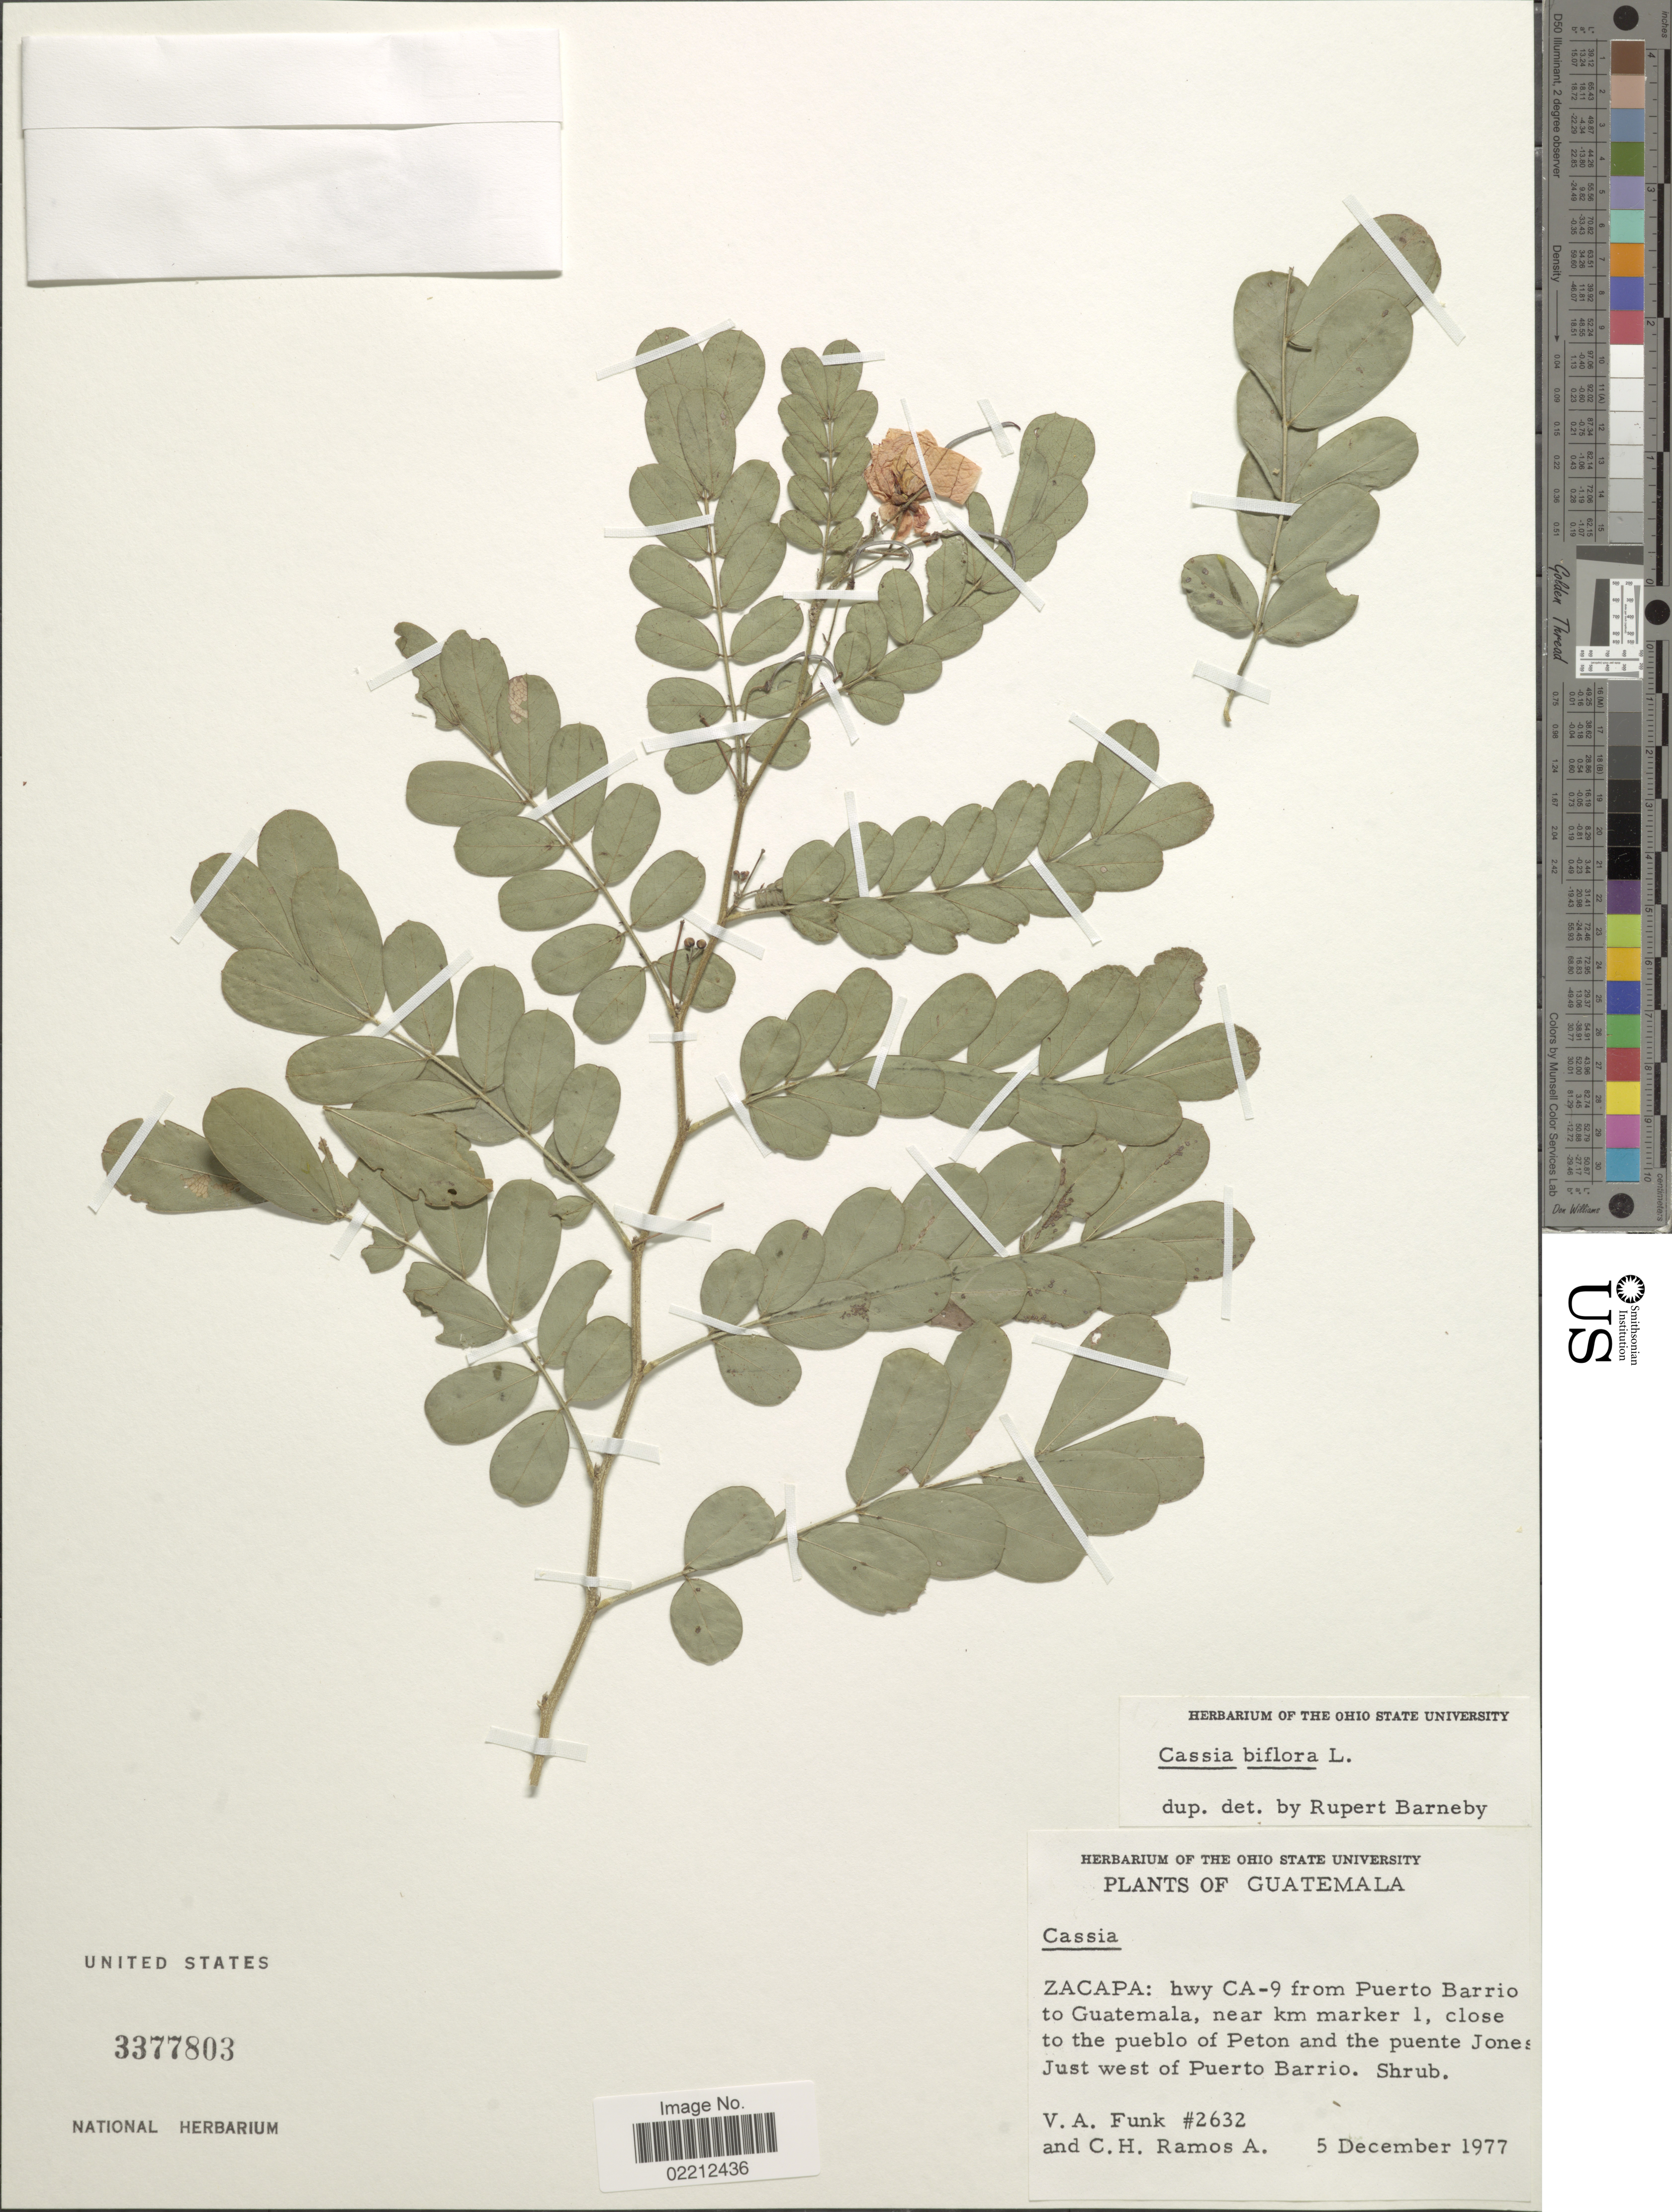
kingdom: Plantae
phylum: Tracheophyta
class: Magnoliopsida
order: Fabales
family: Fabaceae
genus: Senna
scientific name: Senna pallida var. pallida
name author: (Vahl) H.S. Irwin & Barneby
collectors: V. Funk & C. H. Ramos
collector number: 2632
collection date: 1977-12-05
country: Guatemala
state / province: Zacapa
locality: Zacapa: hwy CA-9 from Puerto Barrio to Guatemala, near km marker 1, close to the pueblo of Peton and the puente Jones, Just west of Puerto Barrio.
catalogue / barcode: US 3377803